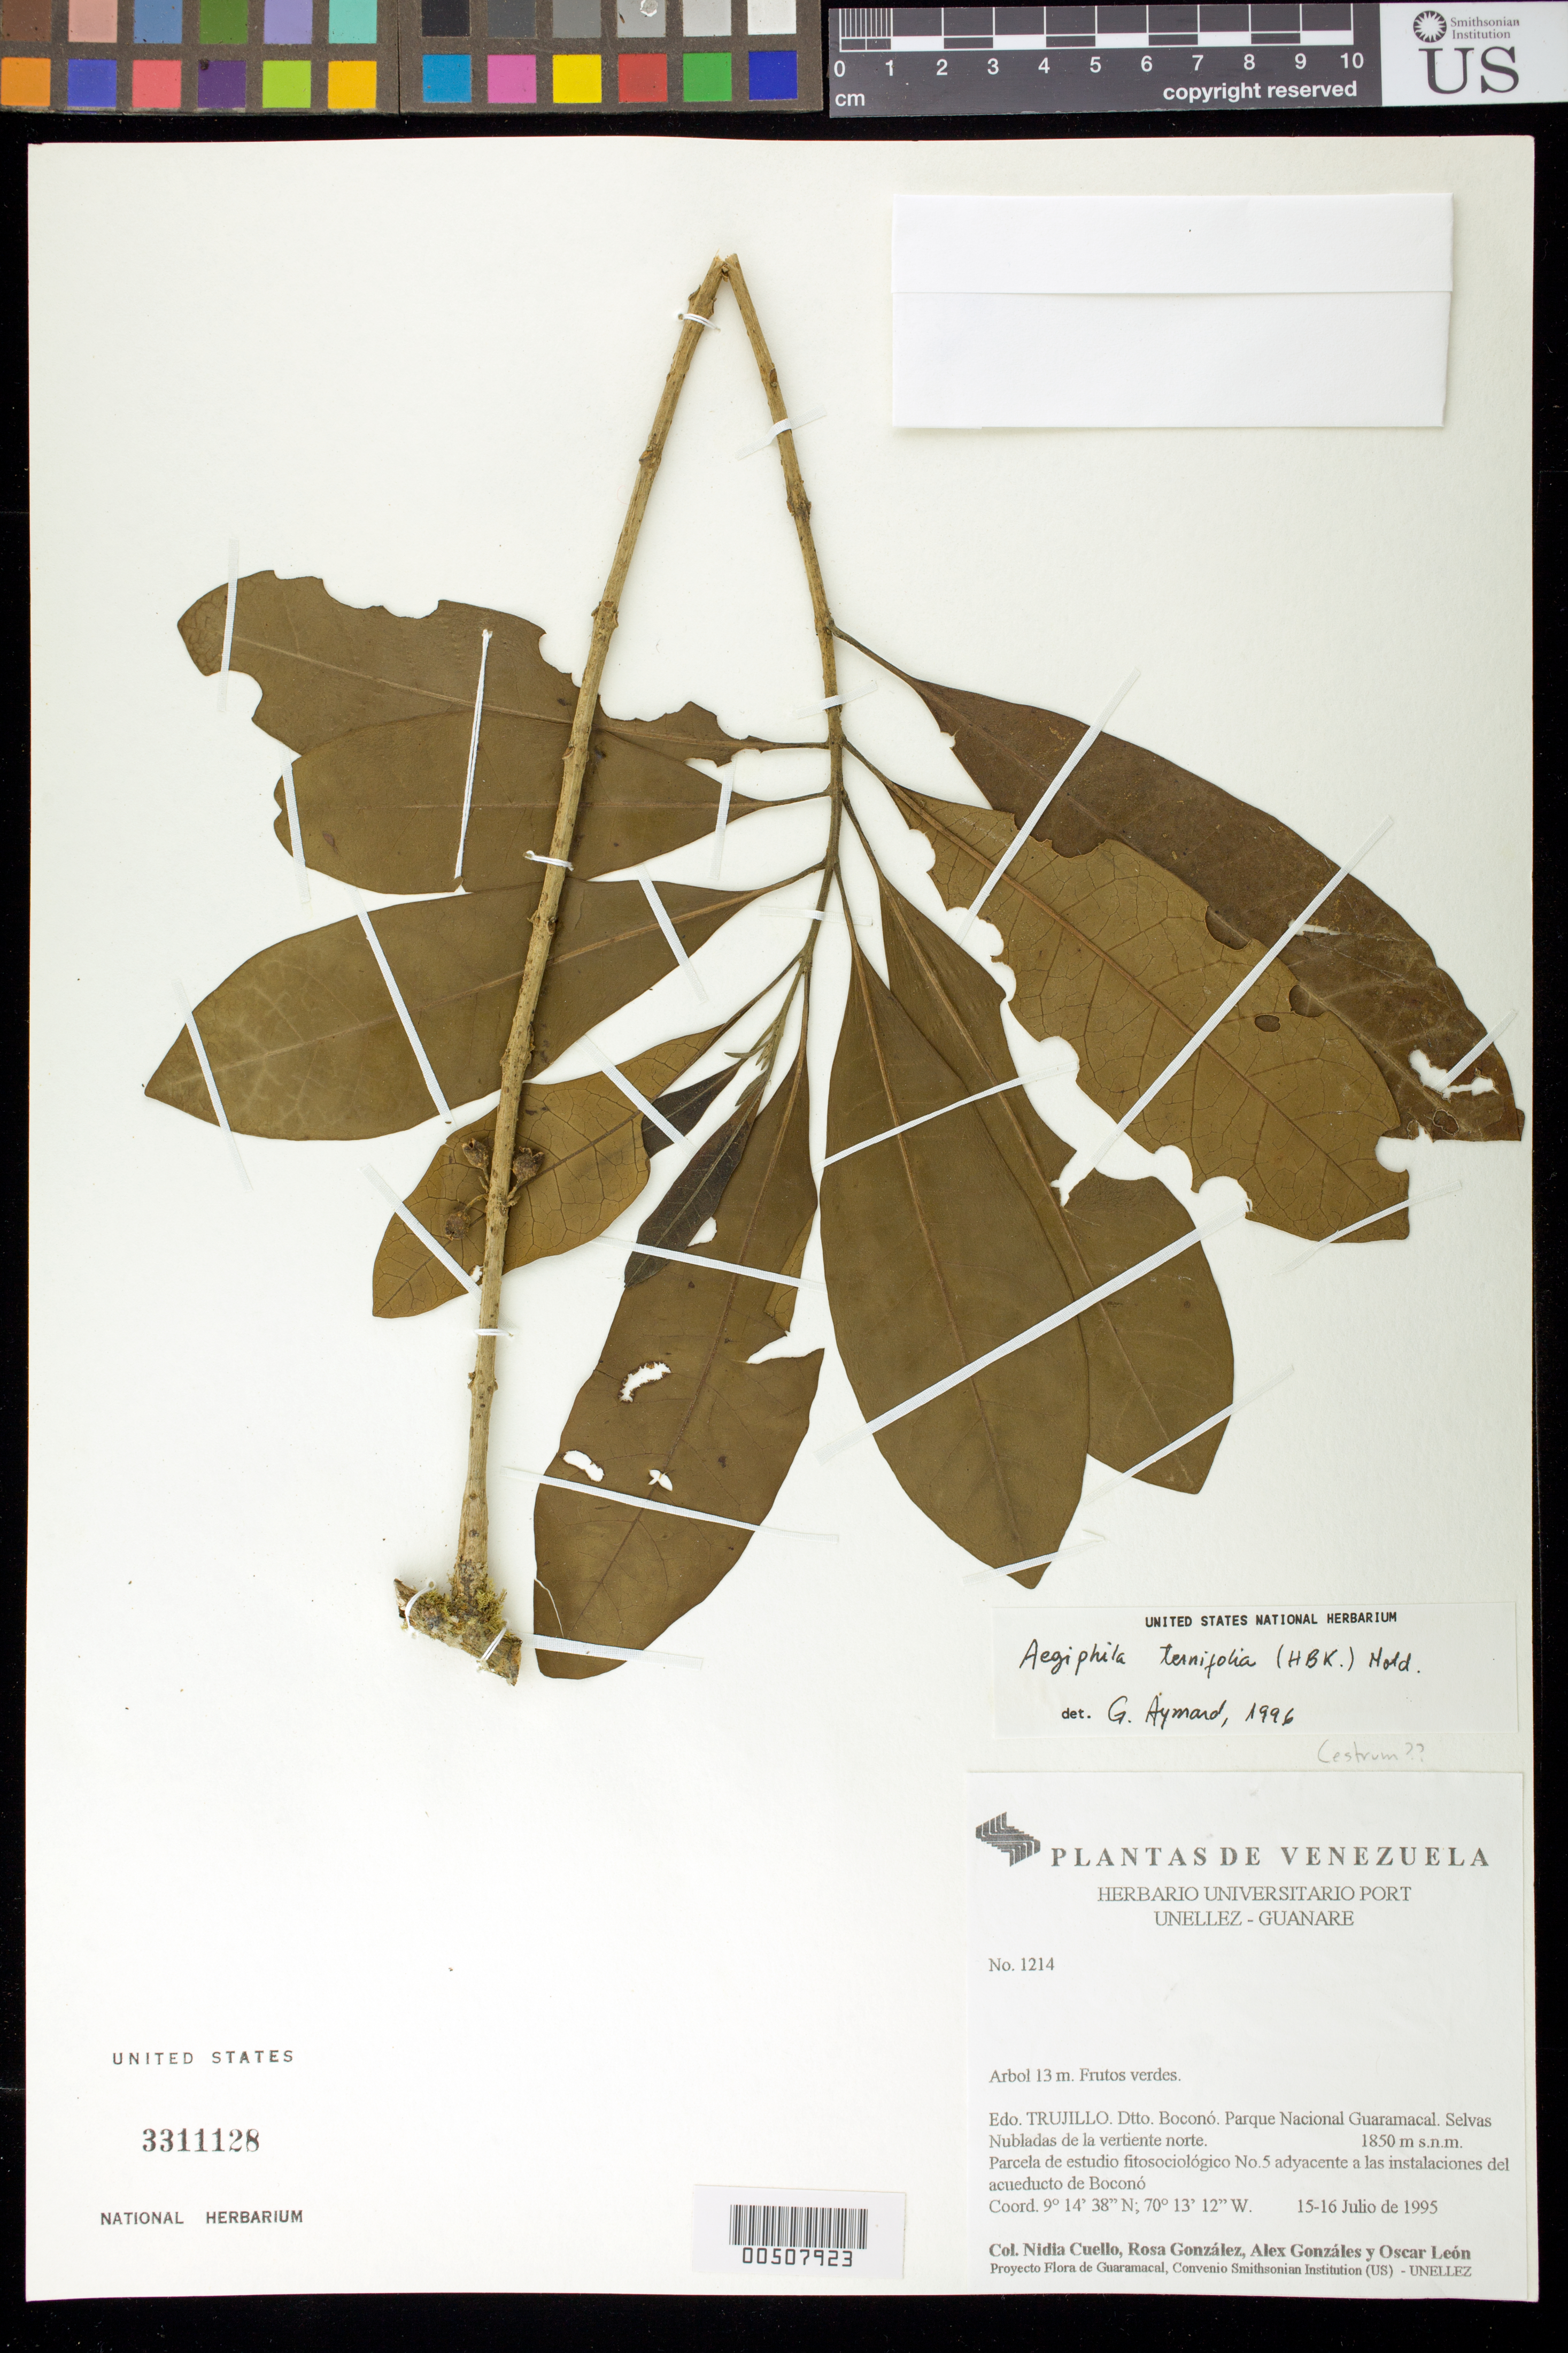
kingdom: Plantae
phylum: Tracheophyta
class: Magnoliopsida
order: Lamiales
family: Lamiaceae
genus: Aegiphila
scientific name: Aegiphila ternifolia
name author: (Kunth) Moldenke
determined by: Aymard C., G. A., (PORT), Univ. Nac. Exp. de los Llanos Ezequiel Zamora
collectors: N. L. Cuello, R. González, A. Gonzáles & O. León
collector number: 1214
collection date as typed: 15 Jul 1995 to 16 Jul 1995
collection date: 1995-07-15/1995-07-16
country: Venezuela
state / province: Trujillo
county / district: Boconó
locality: Parque Nacional Guaramacal. Vertiente N. Adyacente a las instalaciones del acueducto de Boconó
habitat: Selvas Nubladas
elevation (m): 1850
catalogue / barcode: US 3311128